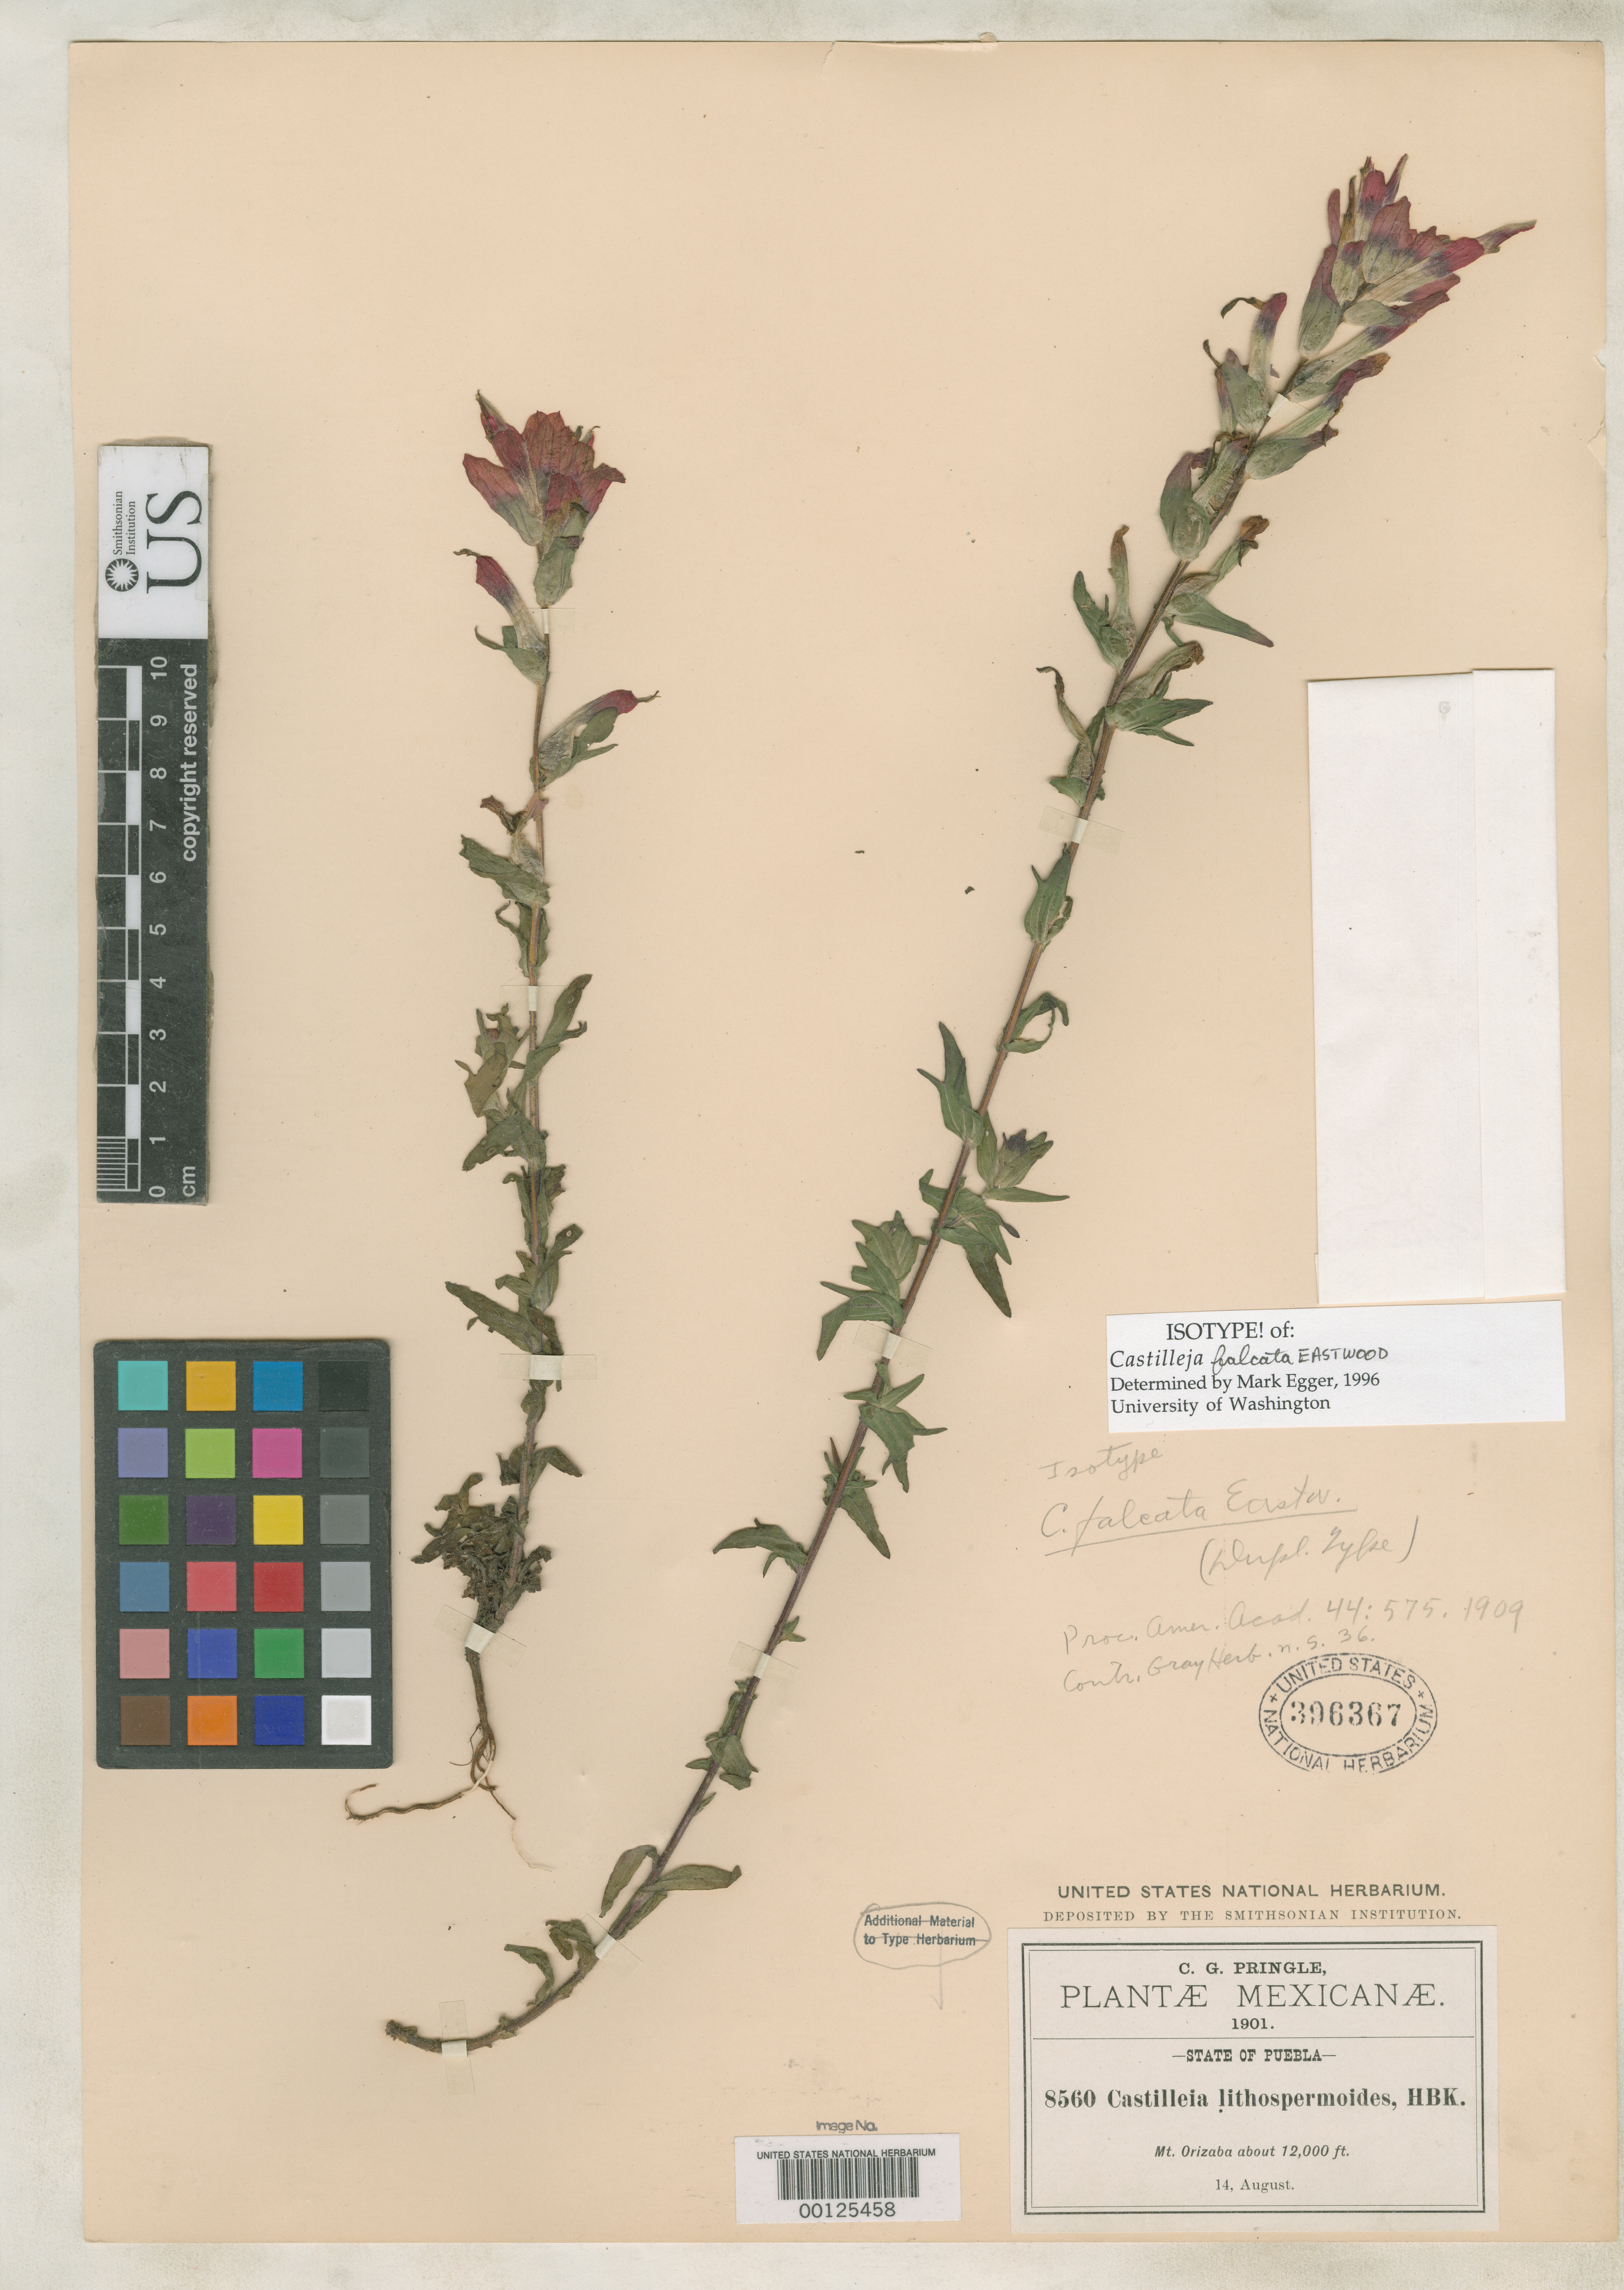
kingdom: Plantae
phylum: Tracheophyta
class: Magnoliopsida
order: Lamiales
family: Orobanchaceae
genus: Castilleja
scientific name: Castilleja falcata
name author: Eastw.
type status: Isotype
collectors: C. G. Pringle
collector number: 8560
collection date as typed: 14 Aug 1901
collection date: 1901-08-14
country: Mexico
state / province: Puebla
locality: Mt. Orizaba.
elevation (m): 3658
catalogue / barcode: US 396367